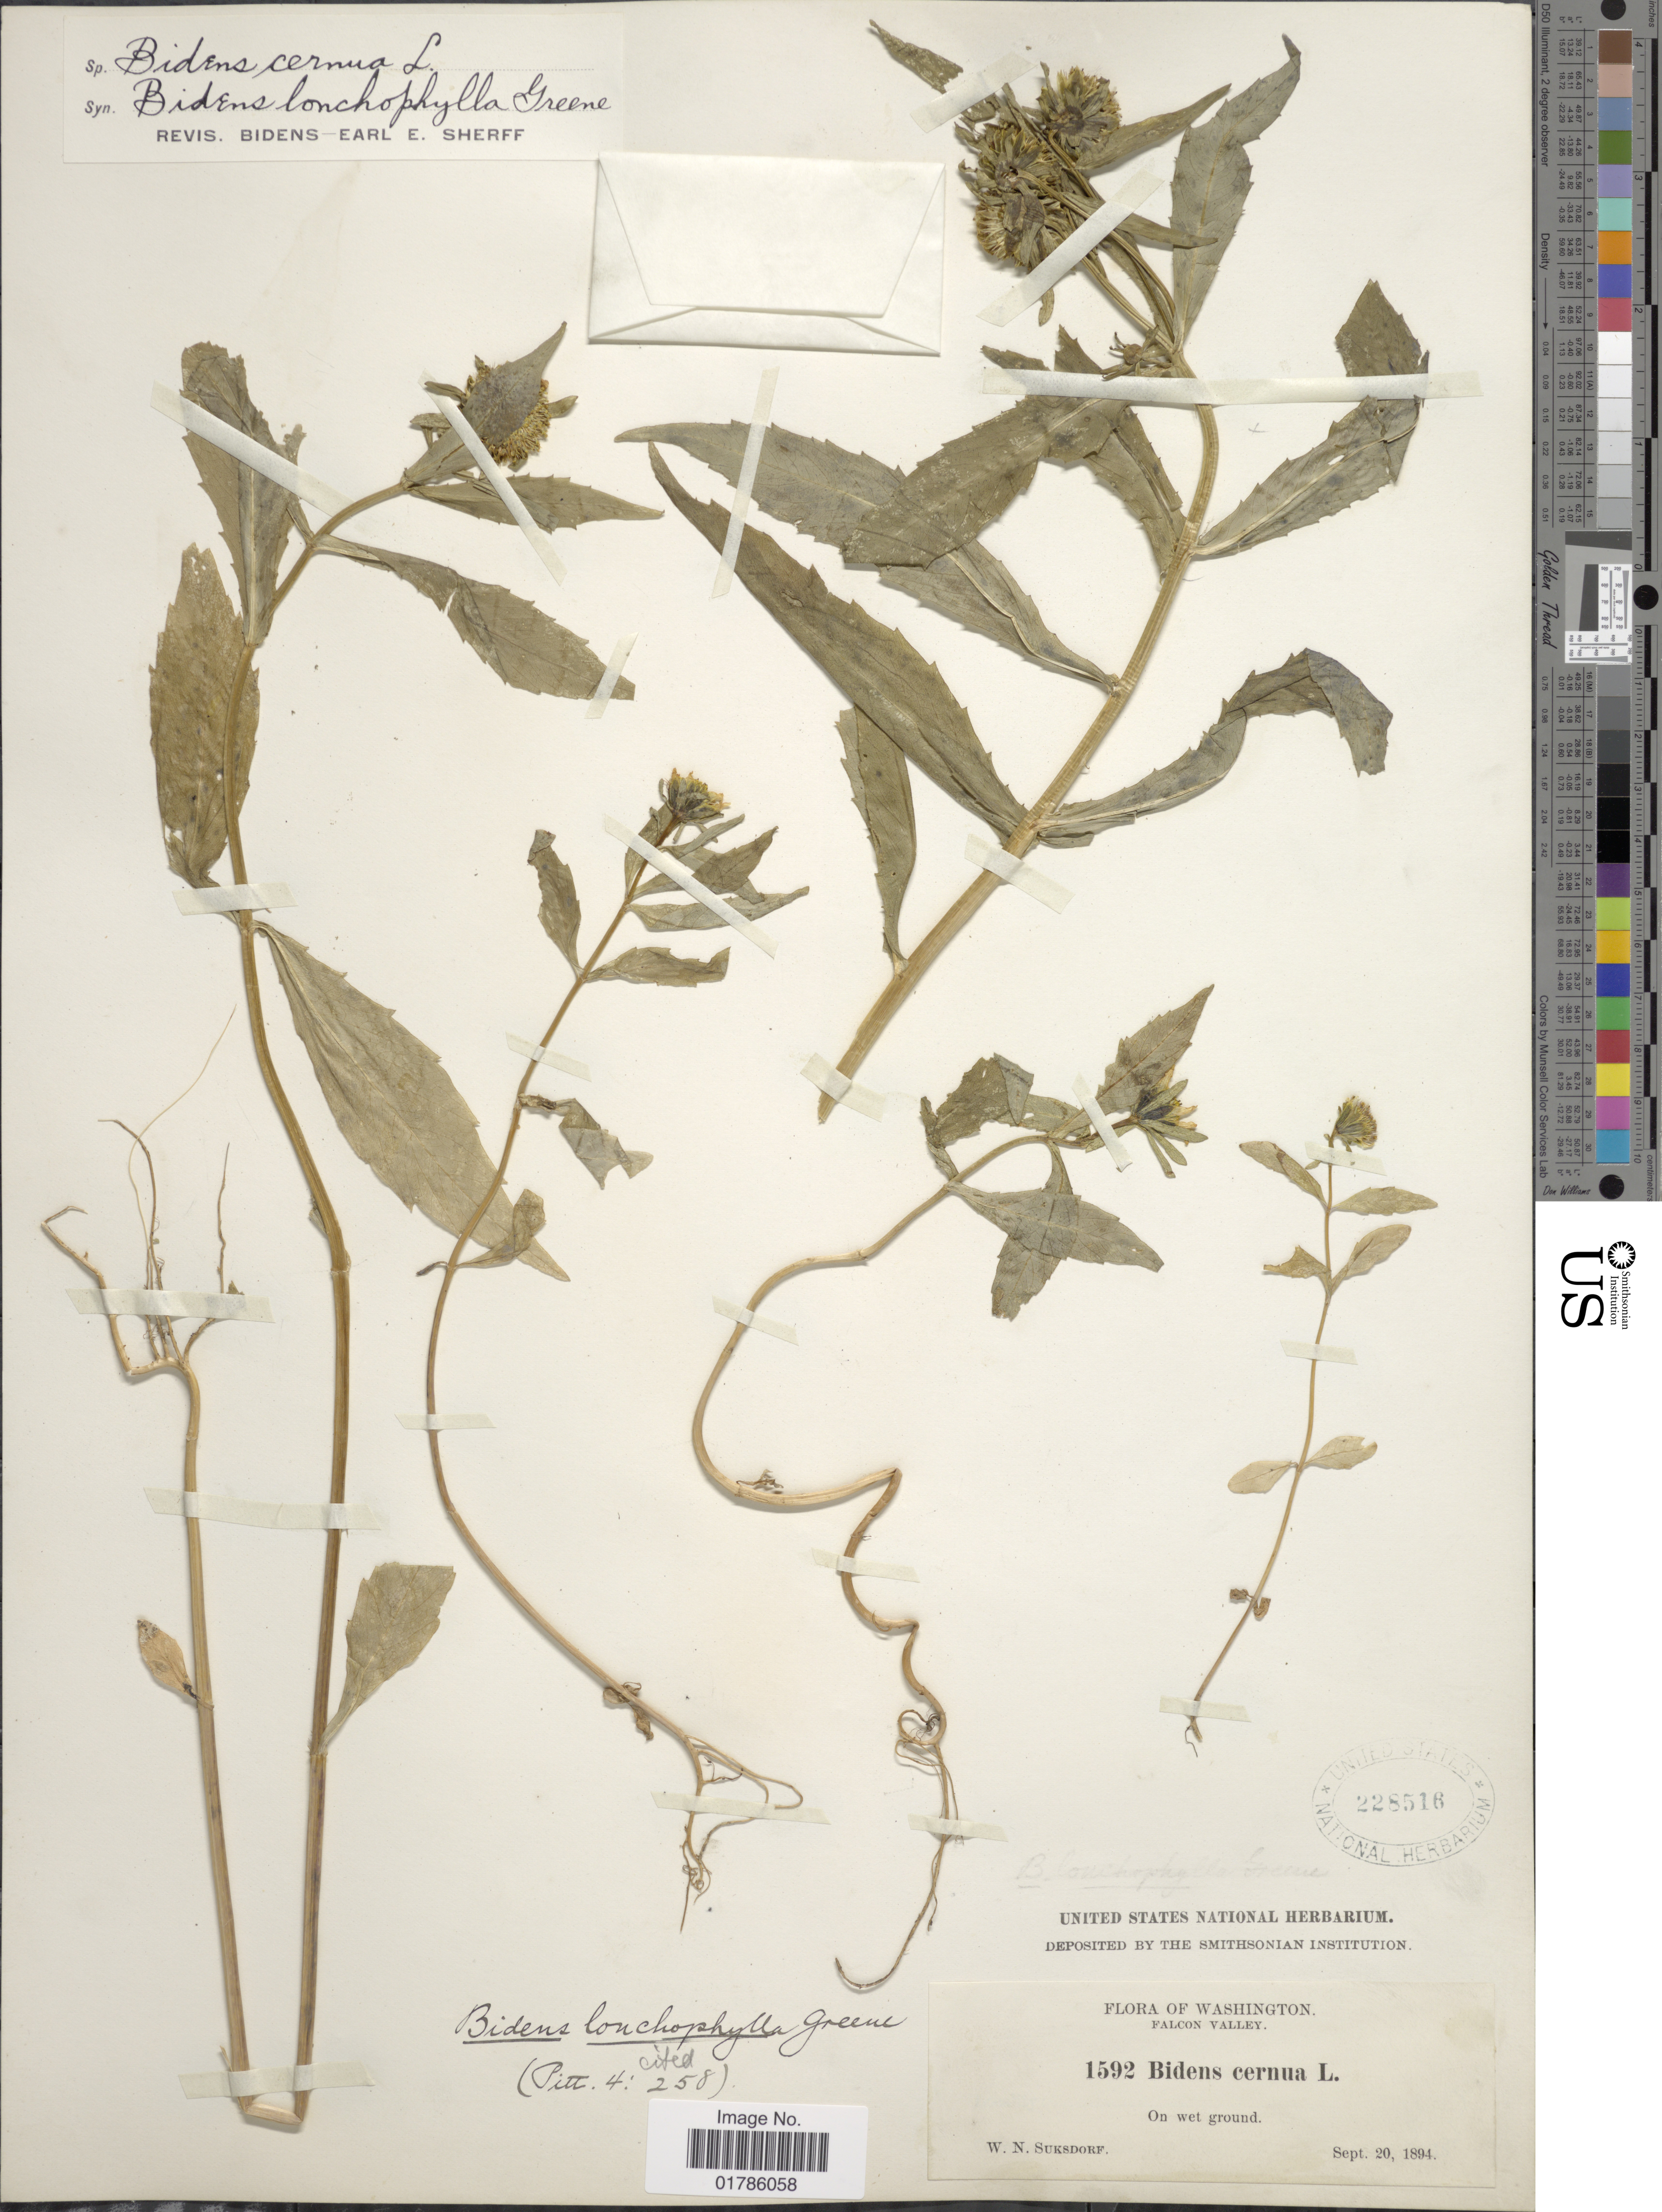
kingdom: Plantae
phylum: Tracheophyta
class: Magnoliopsida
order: Asterales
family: Asteraceae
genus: Bidens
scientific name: Bidens cernua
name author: L.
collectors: W. N. Suksdorf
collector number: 1592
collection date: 1894-09-20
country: United States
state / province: Washington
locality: Falcon Valley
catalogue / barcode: US 228516